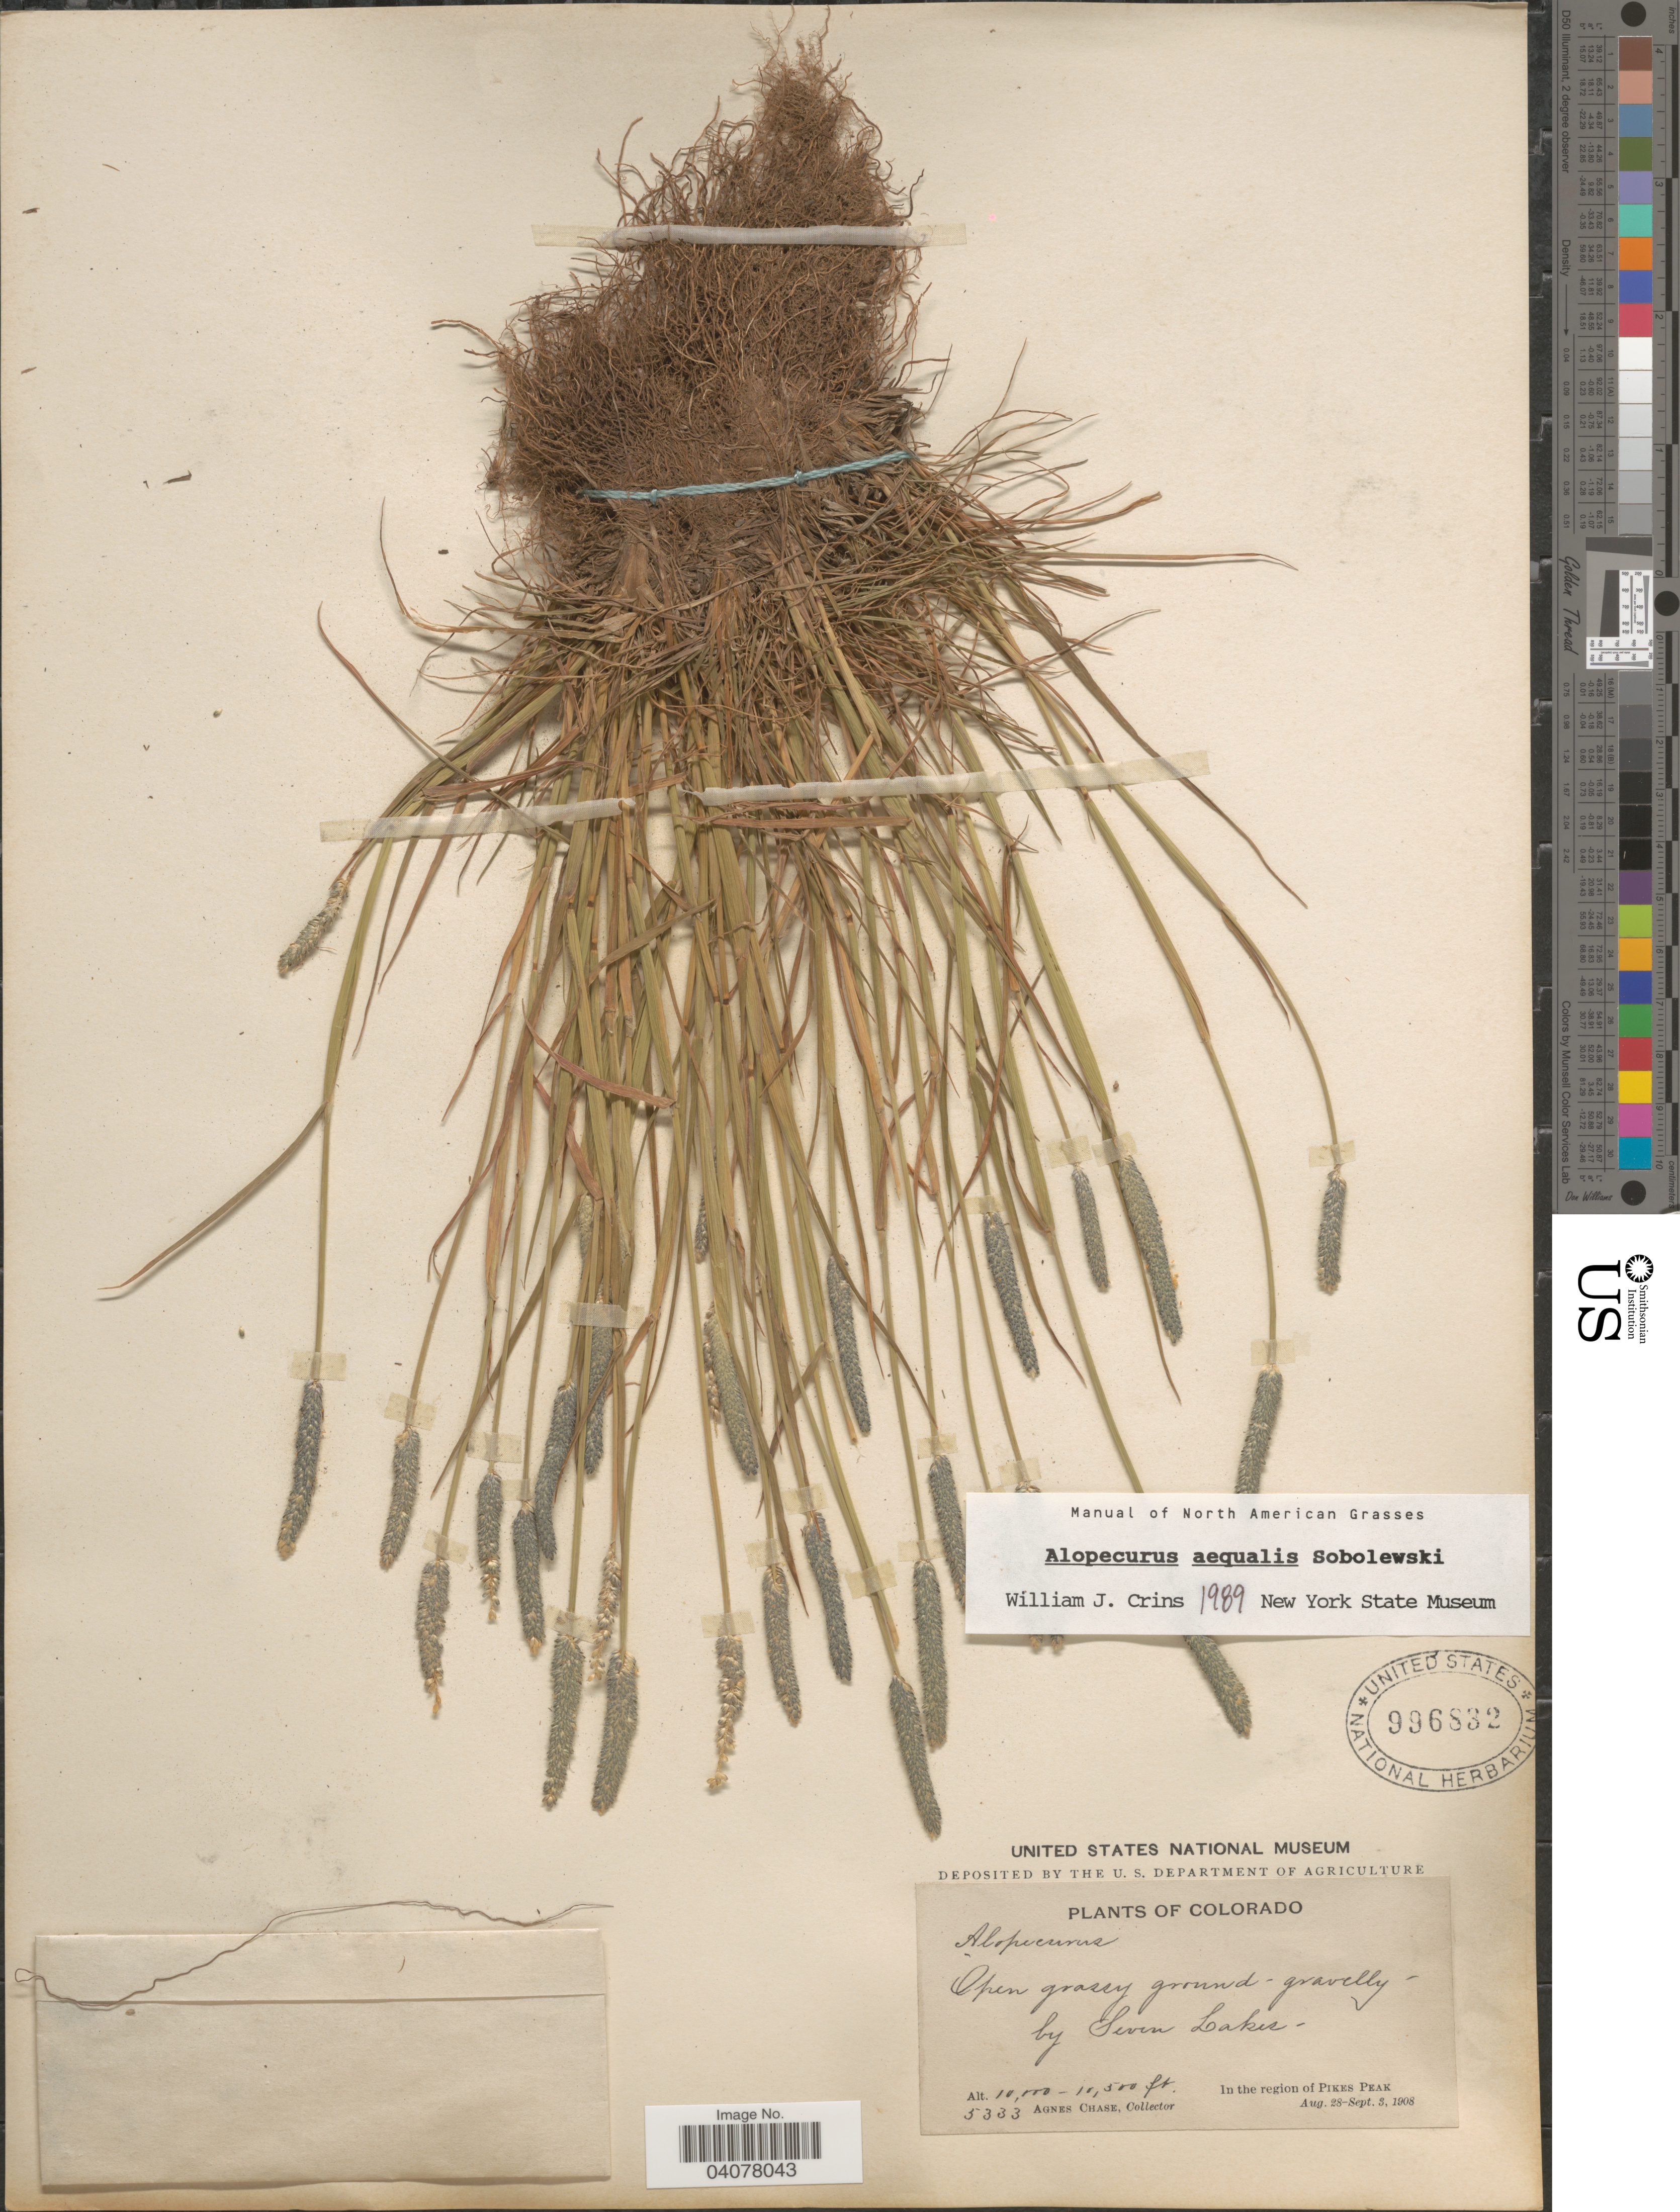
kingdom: Plantae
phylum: Tracheophyta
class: Liliopsida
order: Poales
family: Poaceae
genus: Alopecurus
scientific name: Alopecurus aequalis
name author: Sobol.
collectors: A. Chase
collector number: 5333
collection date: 1908-08-28/1908-09-03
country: United States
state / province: Colorado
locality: By Seven Lakes. In the region of Pikes Peak.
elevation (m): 3048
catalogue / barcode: US 996832